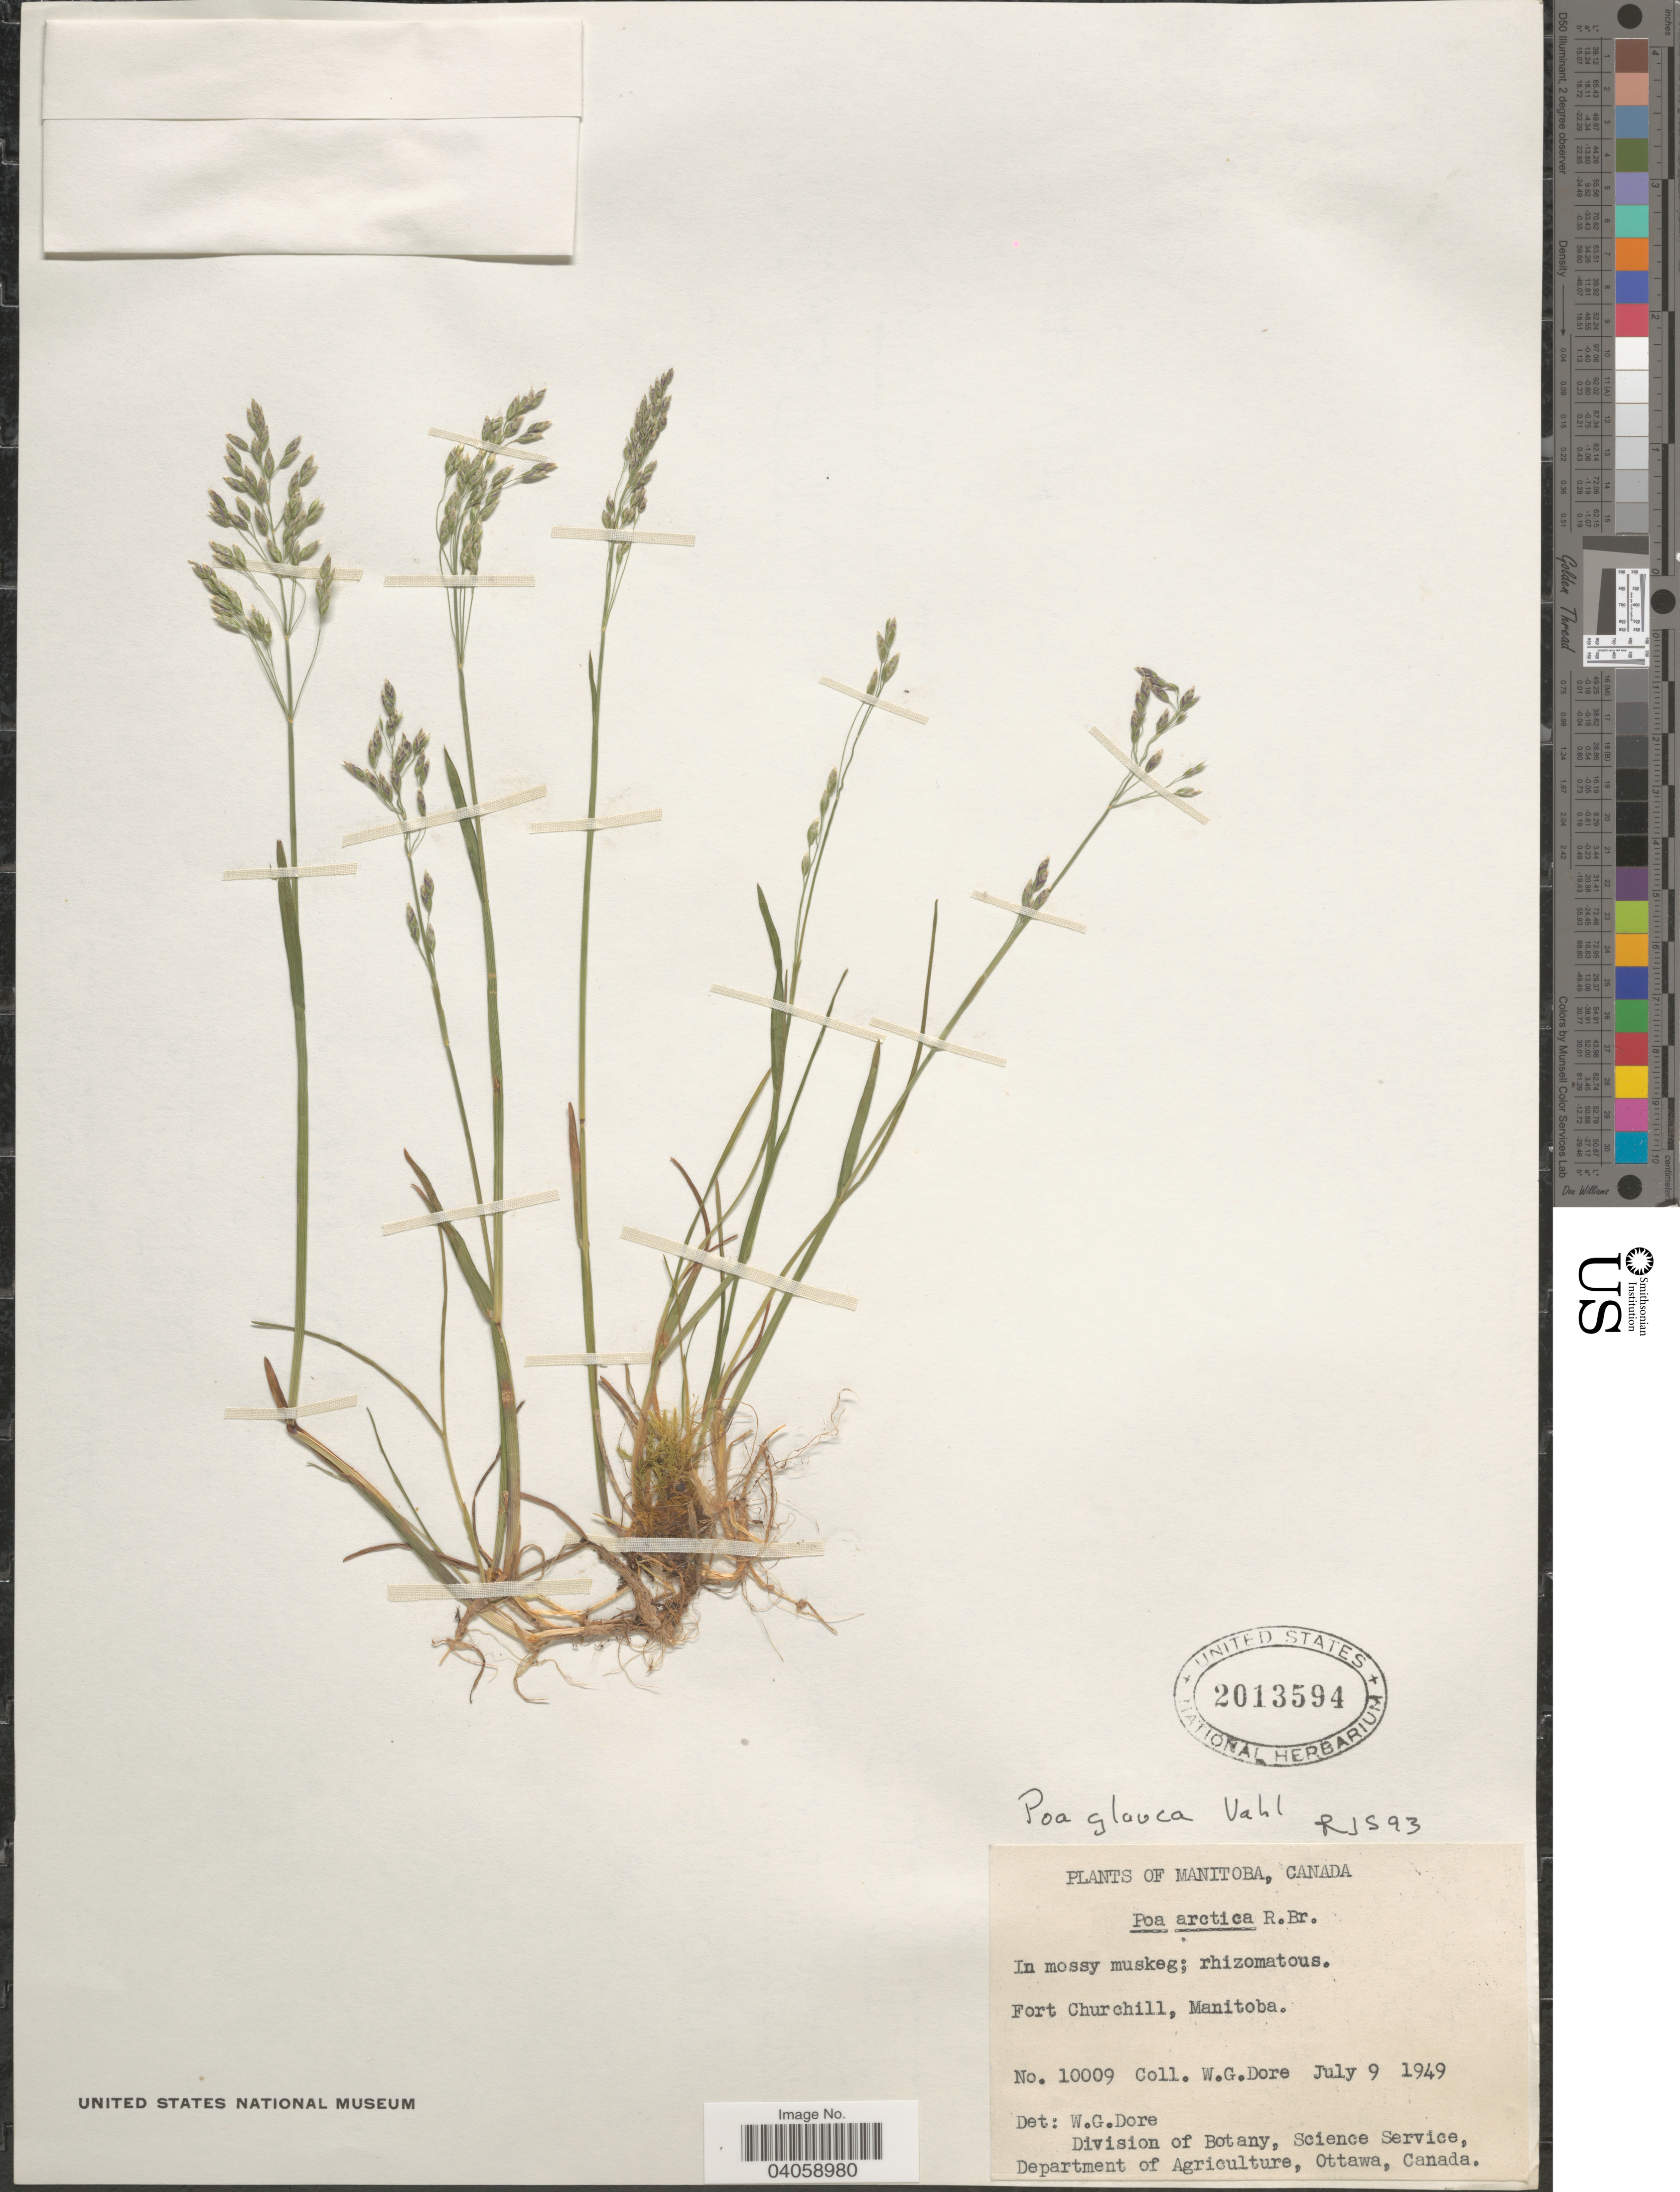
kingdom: Plantae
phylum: Tracheophyta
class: Liliopsida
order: Poales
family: Poaceae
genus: Poa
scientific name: Poa glauca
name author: Vahl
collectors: W. Dore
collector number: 10009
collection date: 1949-07-09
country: Canada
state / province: Manitoba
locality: Fort Churchill.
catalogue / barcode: US 2013594